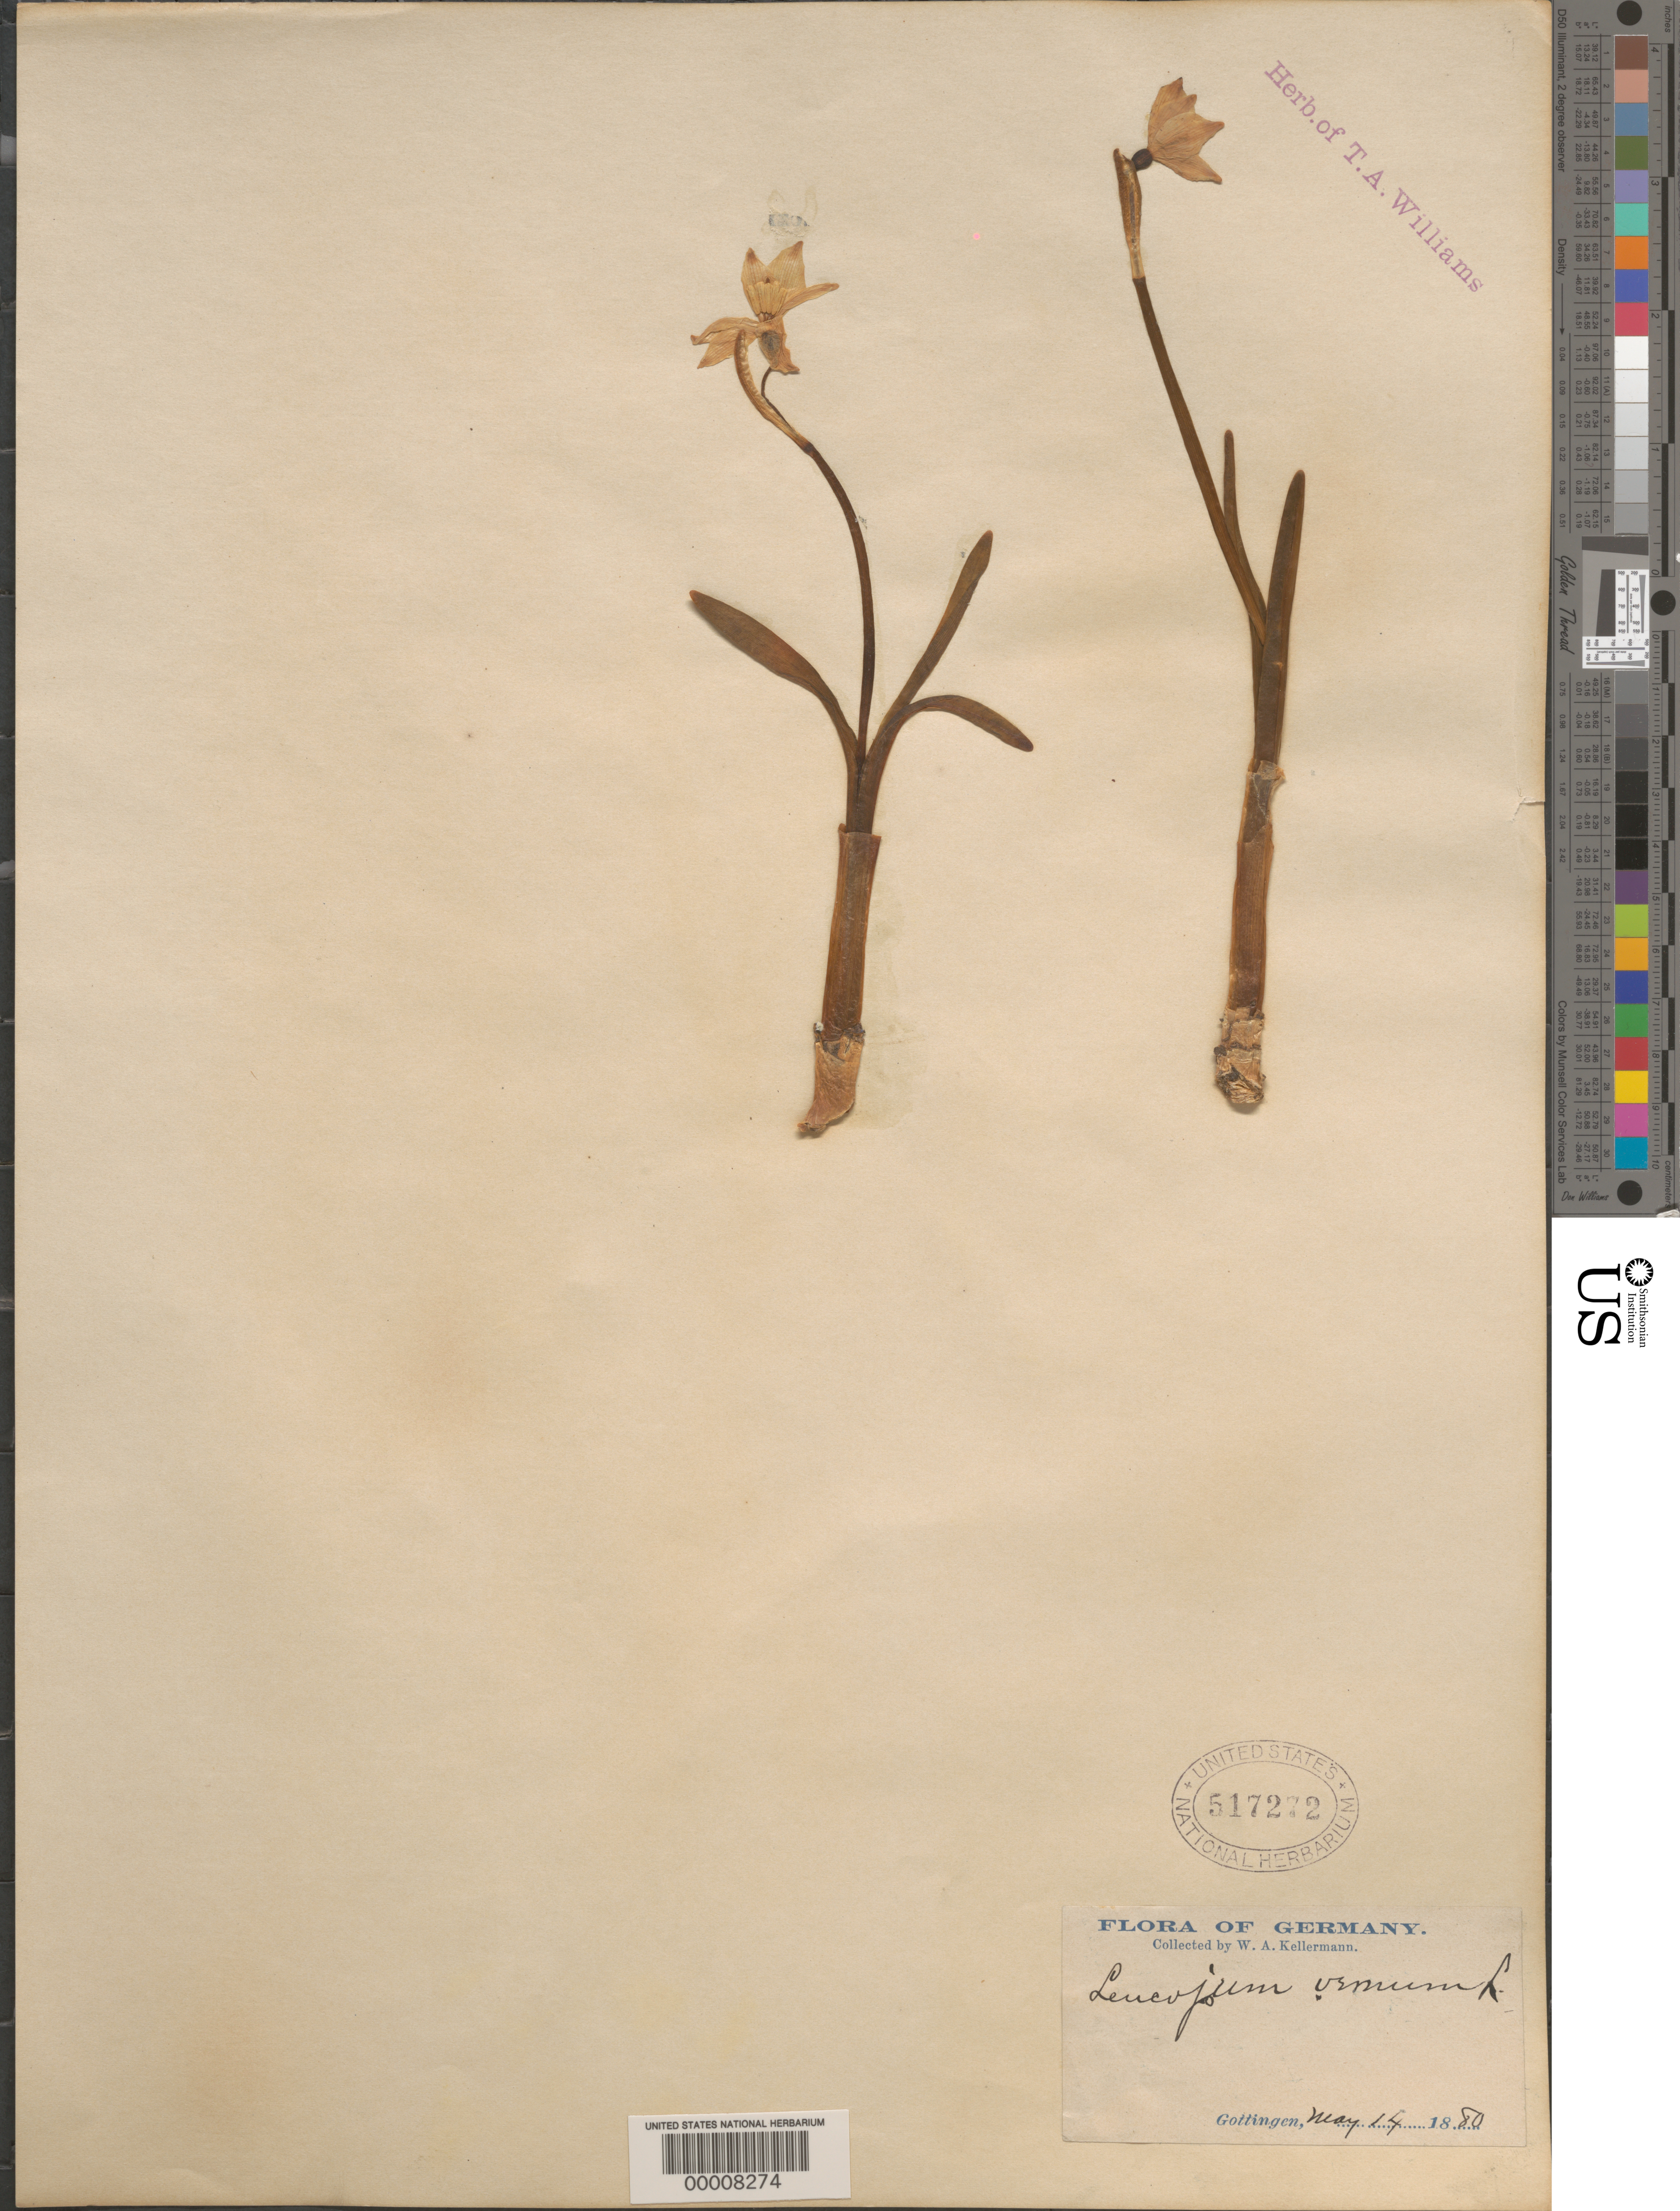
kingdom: Plantae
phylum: Tracheophyta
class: Liliopsida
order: Asparagales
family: Amaryllidaceae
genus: Leucojum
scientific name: Leucojum vernum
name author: L.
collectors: W. A. Kellerman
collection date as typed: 14 May 1880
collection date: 1880-05-14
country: Germany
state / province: Niedersachsen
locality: Gottingen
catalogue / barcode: US 517272